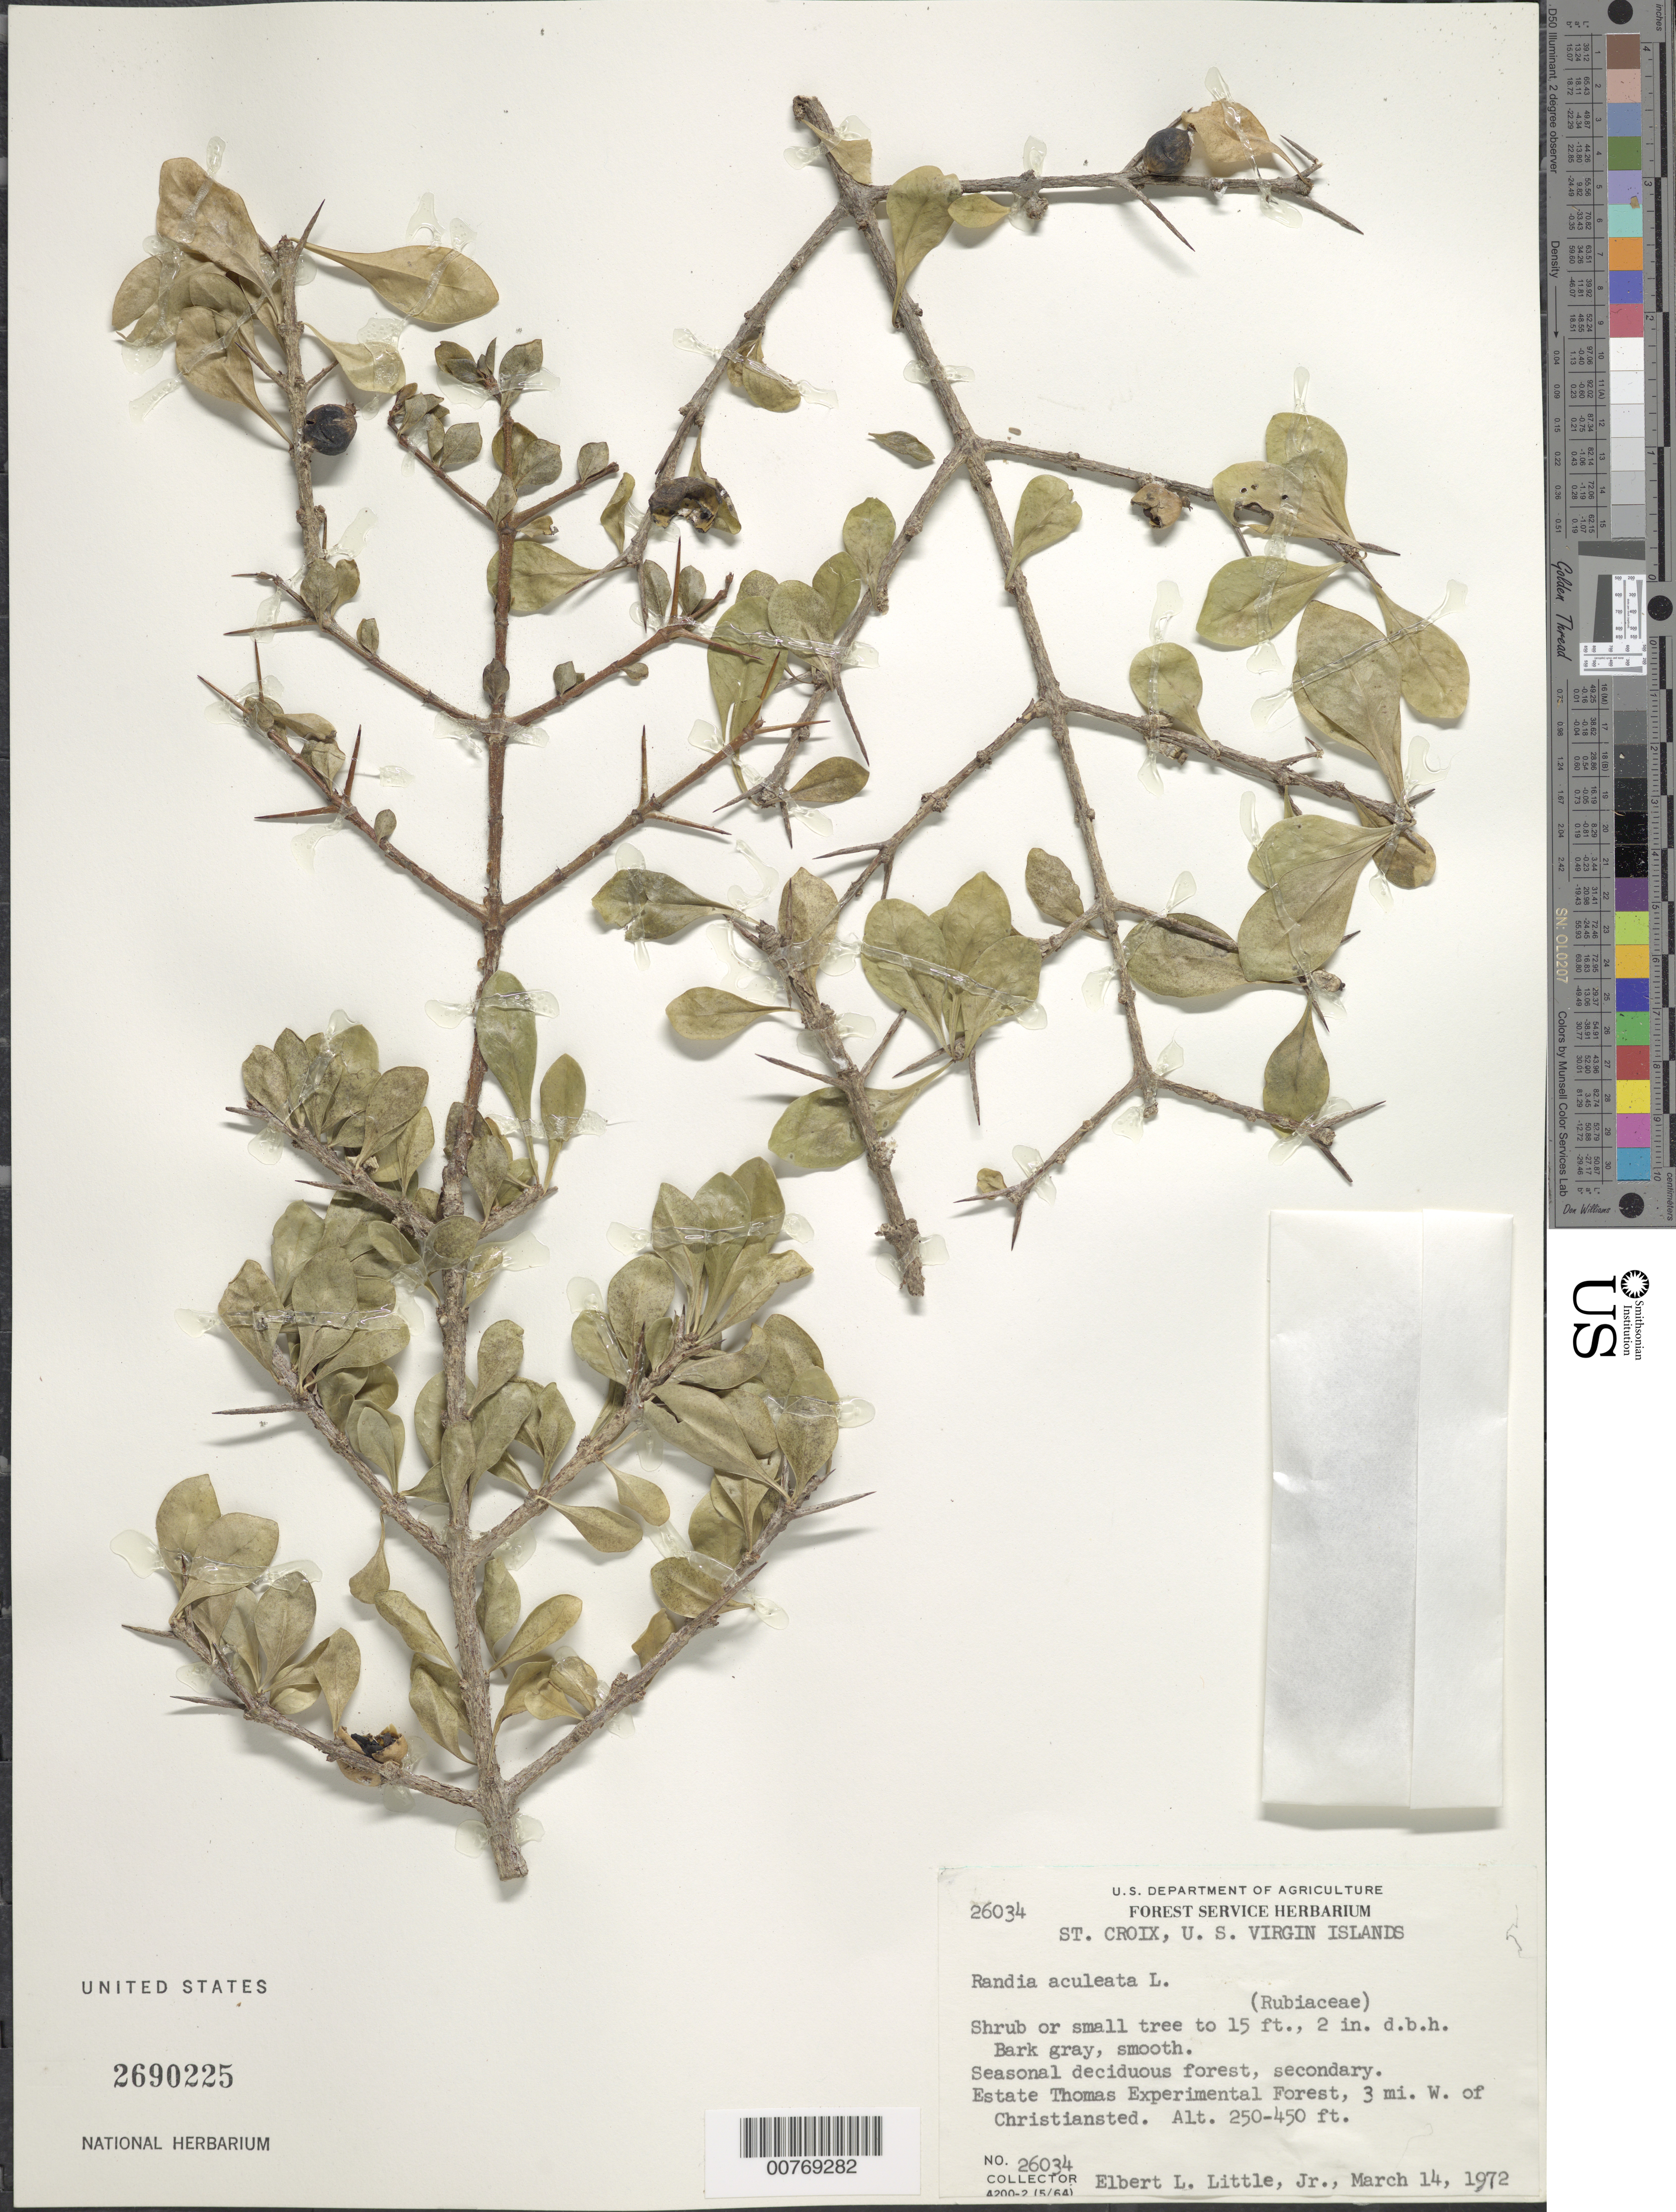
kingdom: Plantae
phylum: Tracheophyta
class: Magnoliopsida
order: Gentianales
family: Rubiaceae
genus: Randia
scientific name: Randia aculeata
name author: L.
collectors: E. L. Little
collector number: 26034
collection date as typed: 14 Mar 1972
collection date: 1972-03-14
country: U.S. Virgin Islands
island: St. Croix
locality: Estate Thomas Experimental Forest, 3 mi W of Christiansted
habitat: Seasonal deciduous forest, secondary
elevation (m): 76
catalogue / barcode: US 2690225